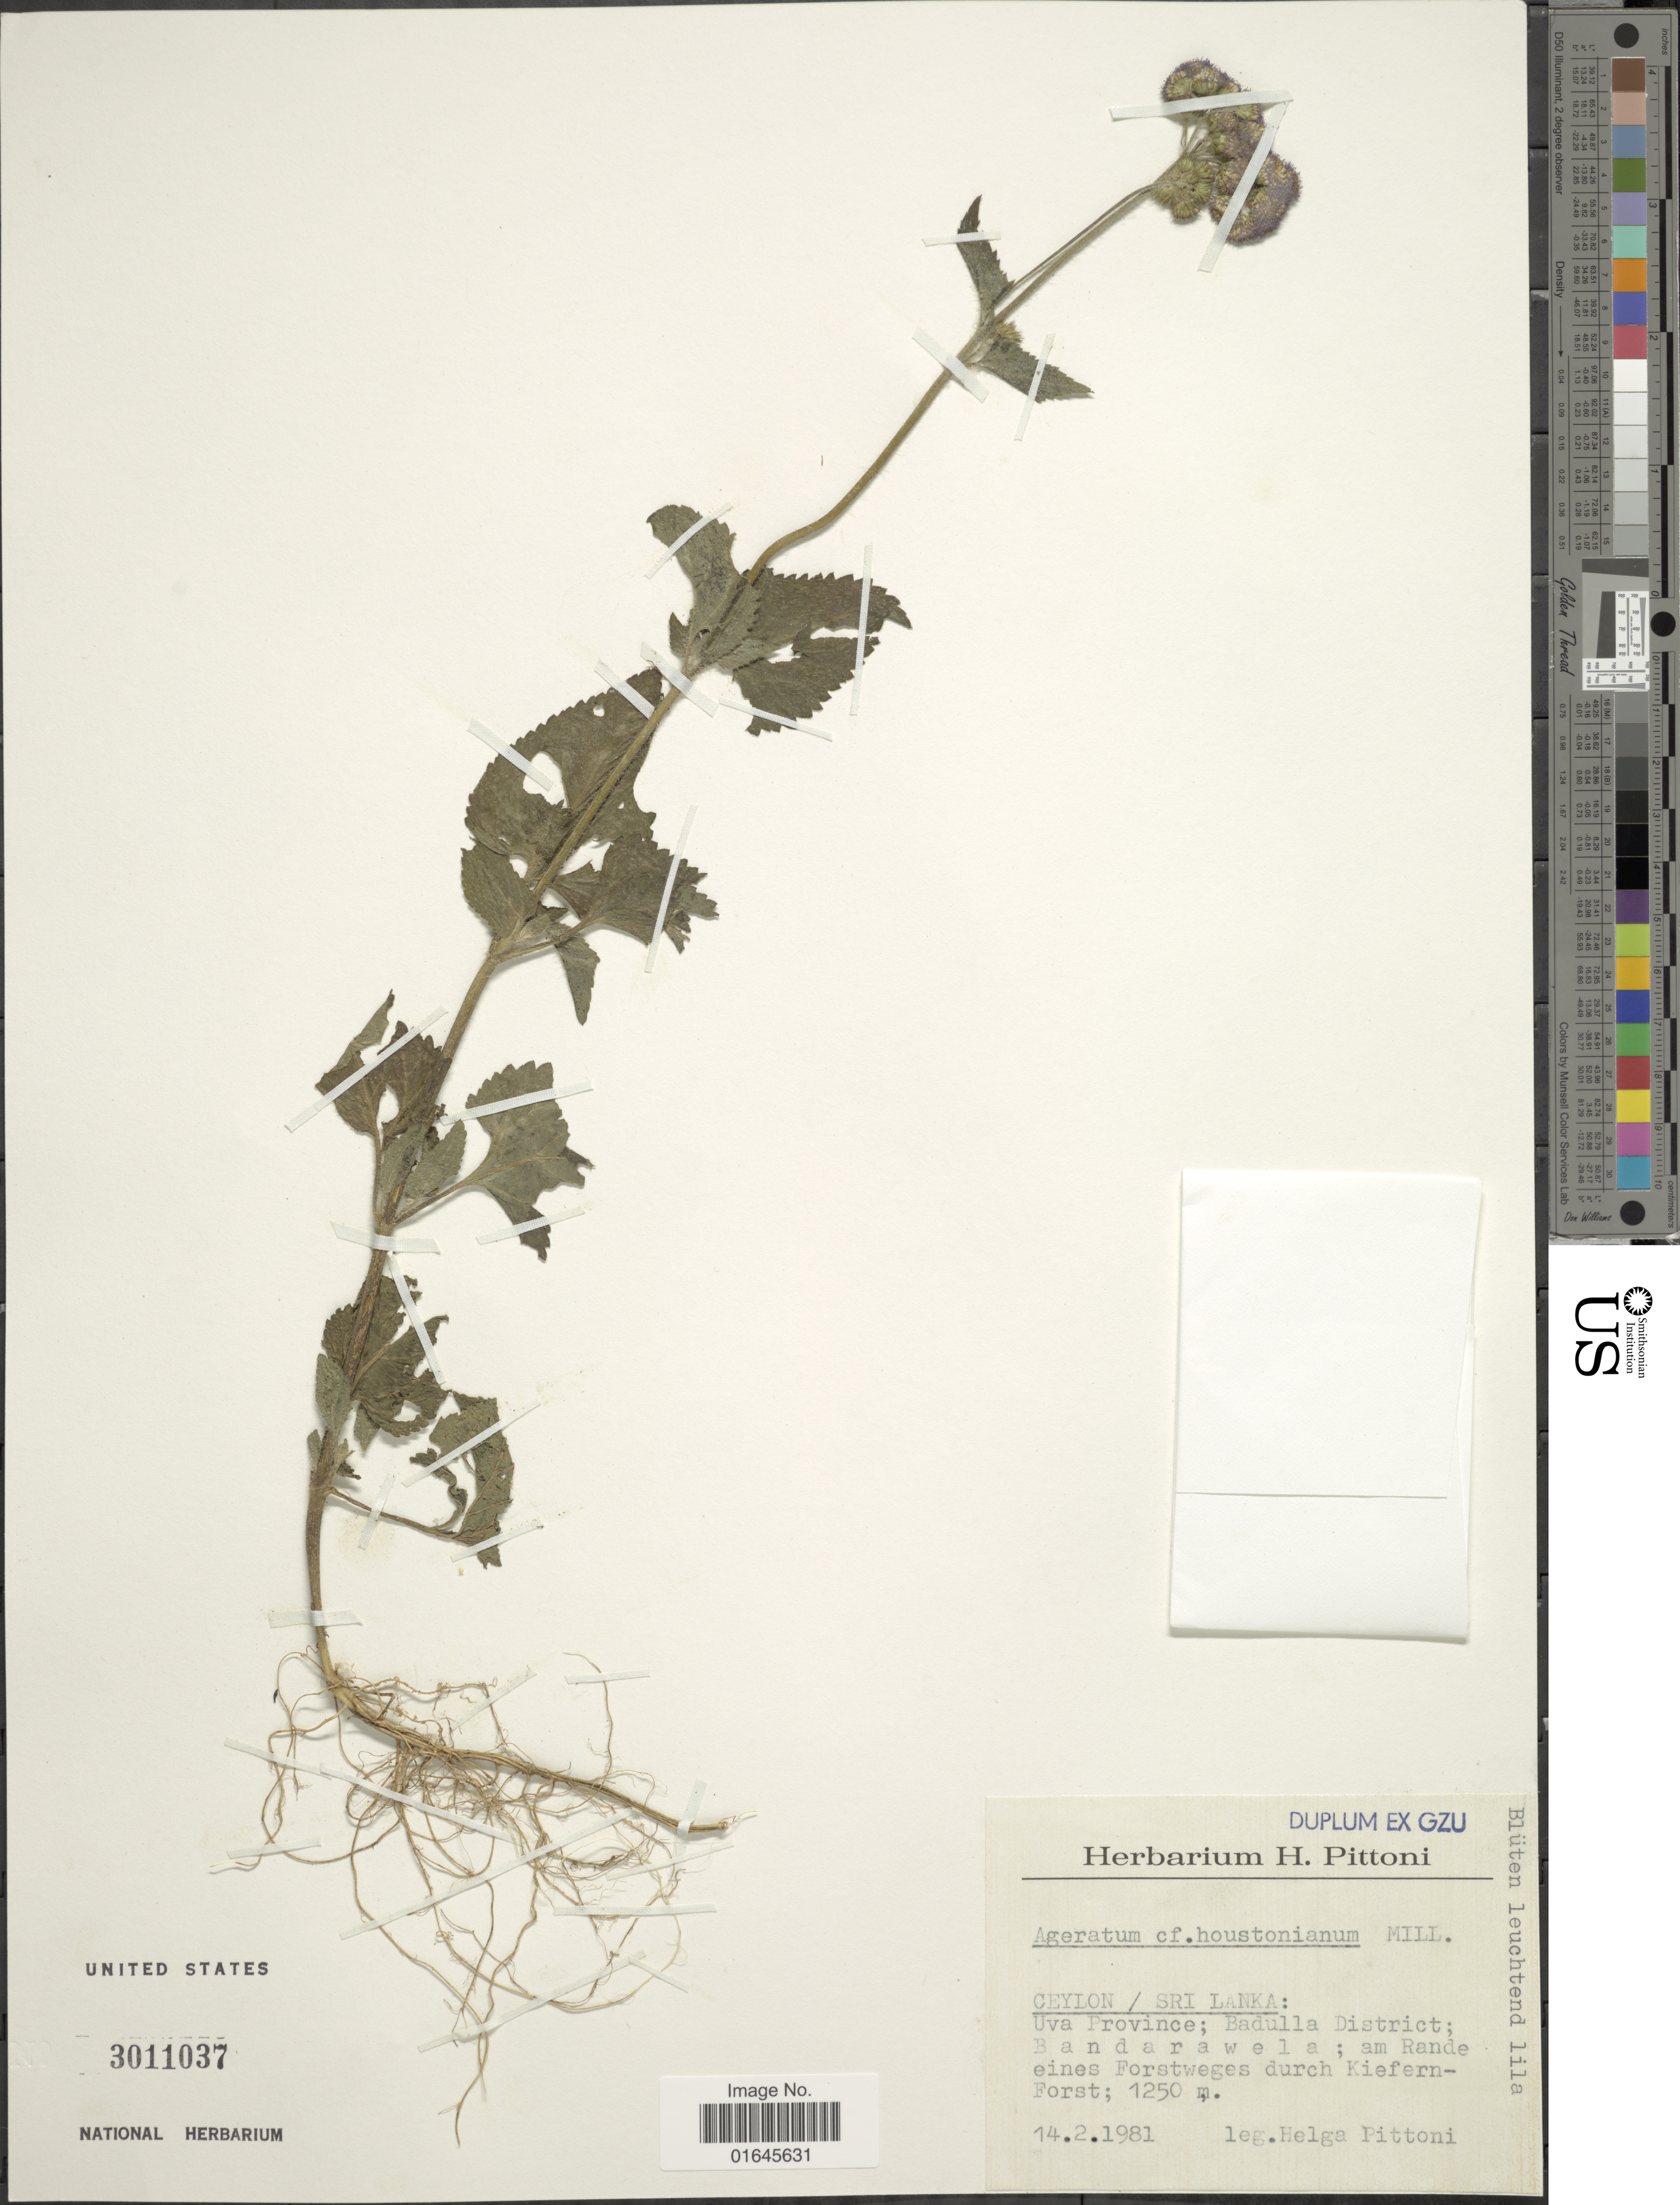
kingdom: Plantae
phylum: Tracheophyta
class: Magnoliopsida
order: Asterales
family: Asteraceae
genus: Ageratum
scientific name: Ageratum houstonianum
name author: Mill.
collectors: H. Pittoni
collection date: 1981-02-14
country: Sri Lanka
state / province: Uva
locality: Ceylon, Uva Province; Badulla District; Bandarawela; am Rande eines Forstweges durch Kiefern-Forst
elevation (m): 1250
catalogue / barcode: US 3011037